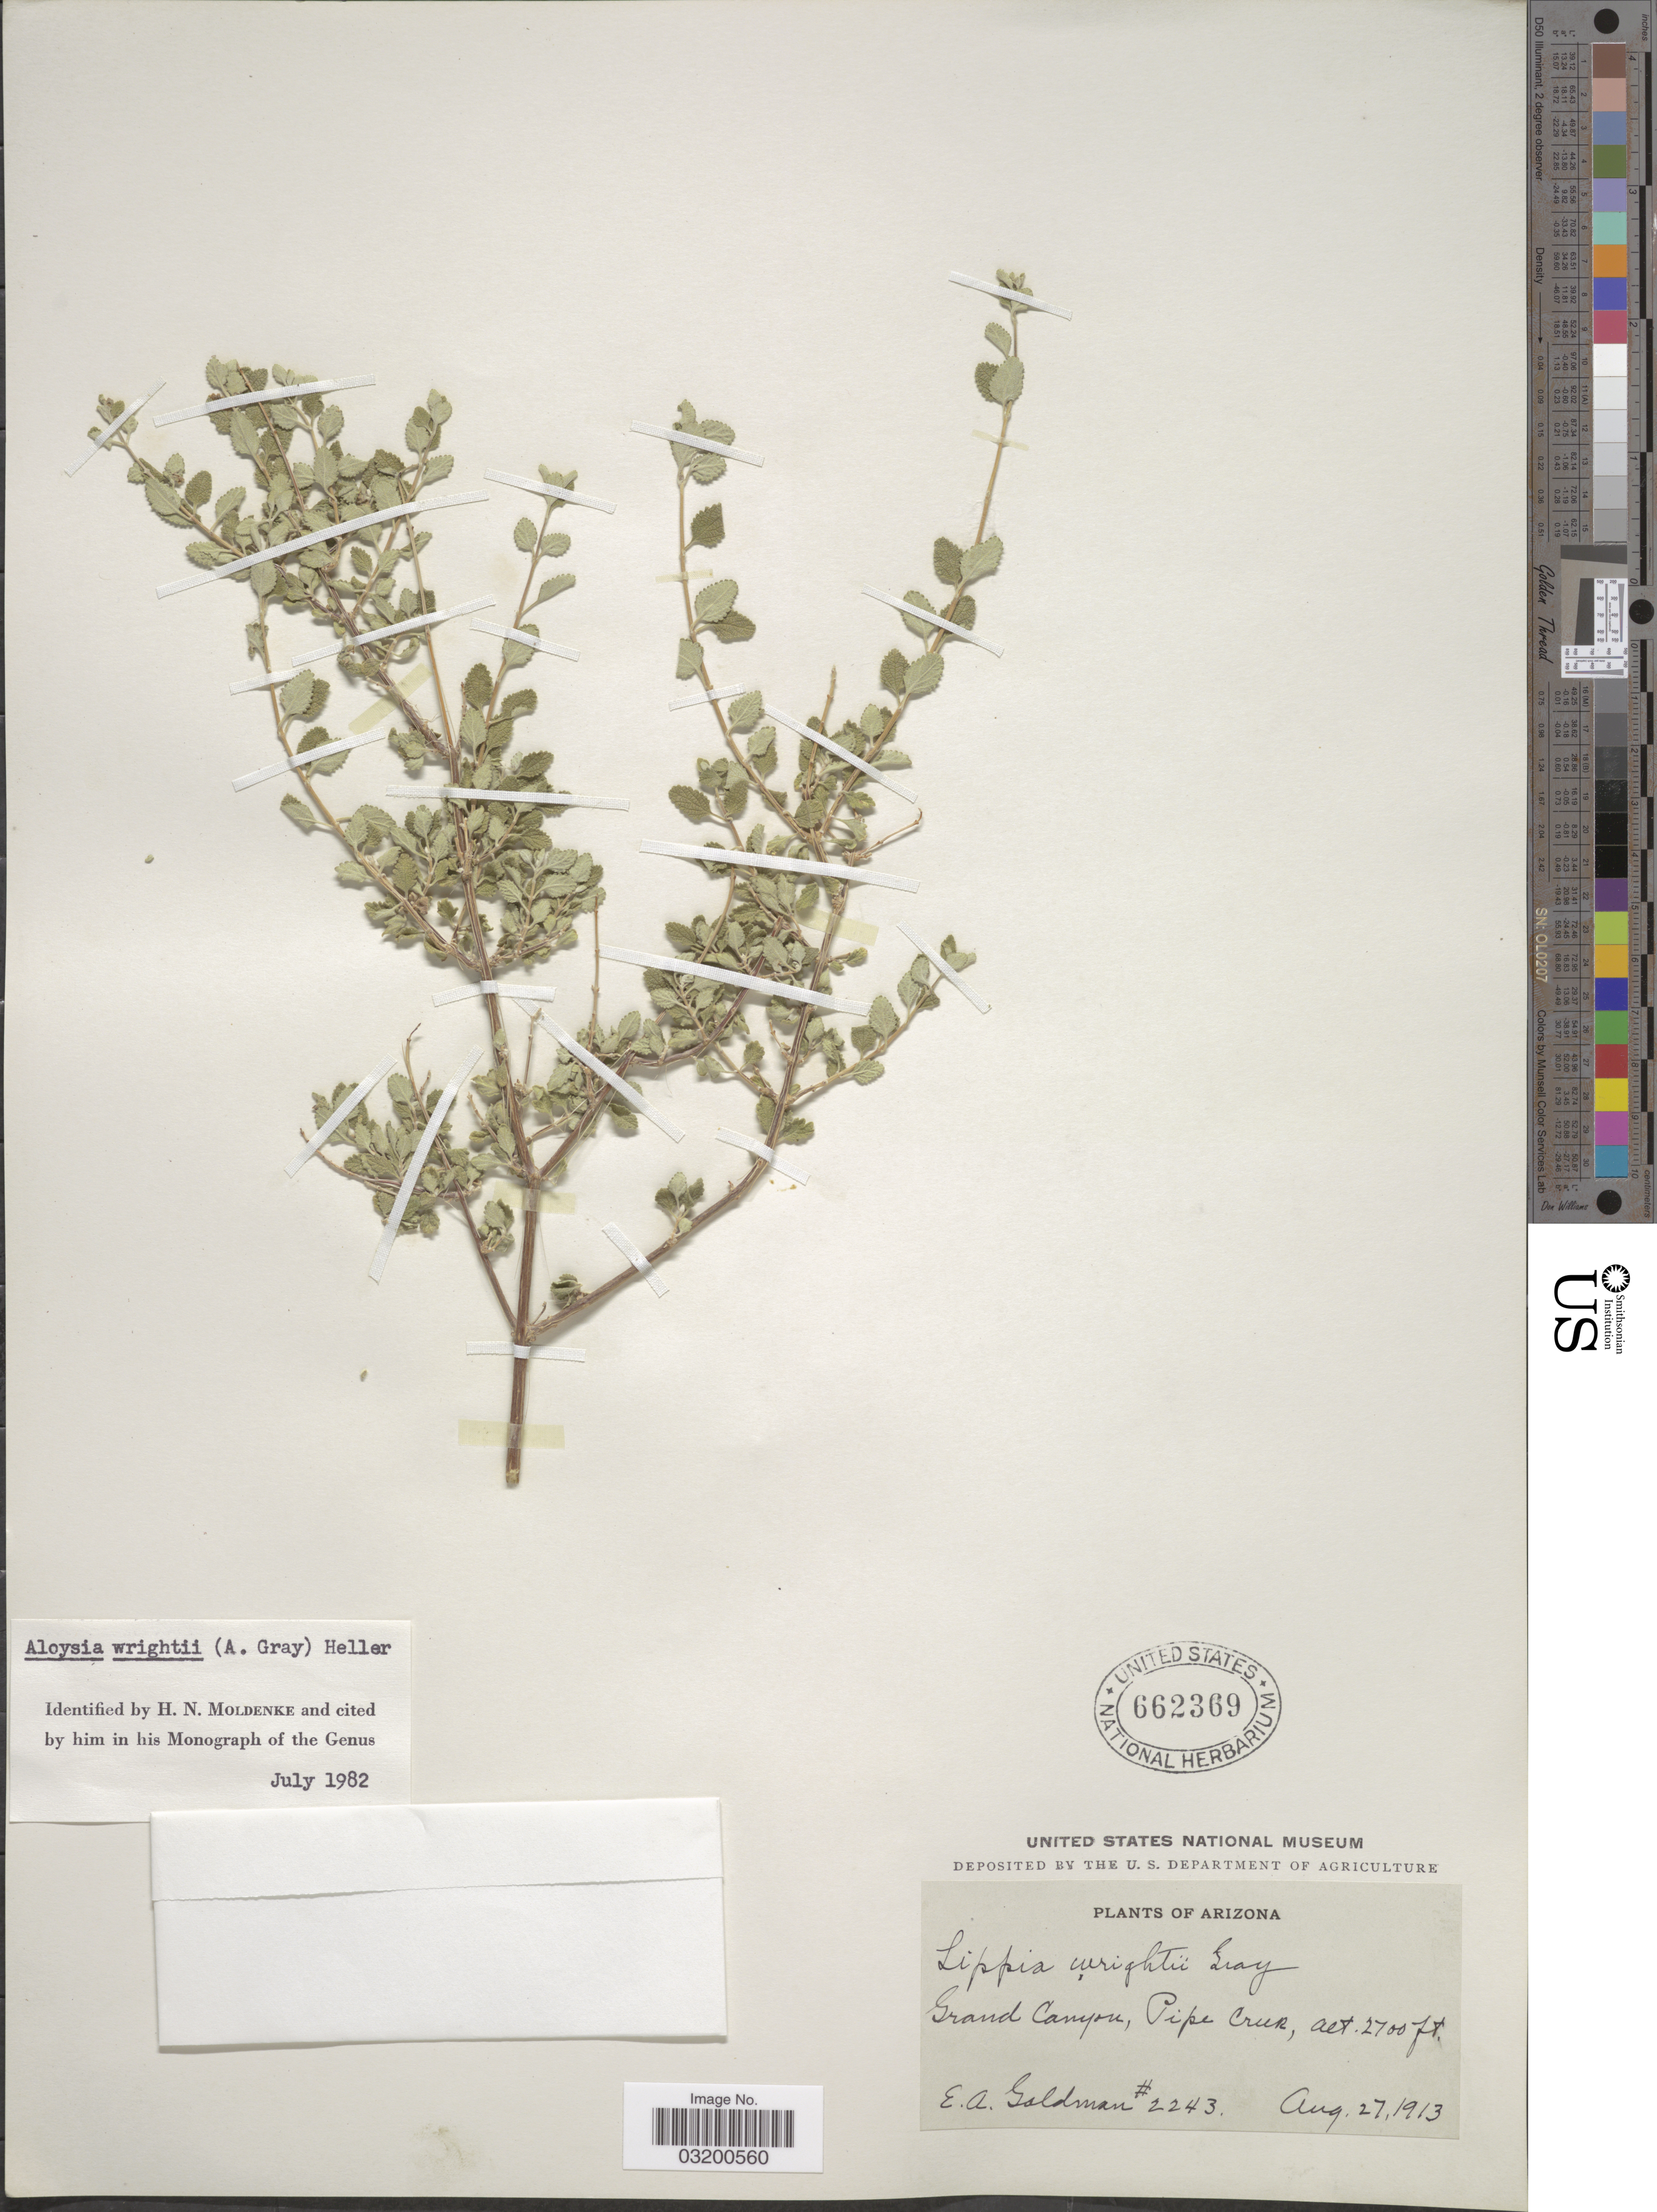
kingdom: Plantae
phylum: Tracheophyta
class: Magnoliopsida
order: Lamiales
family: Verbenaceae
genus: Aloysia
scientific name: Aloysia wrightii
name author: A. Heller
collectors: E. A. Goldman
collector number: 2243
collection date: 1913-08-27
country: United States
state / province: Arizona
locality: Grand Canyon, Pipe Creek.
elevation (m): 823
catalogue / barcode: US 662369